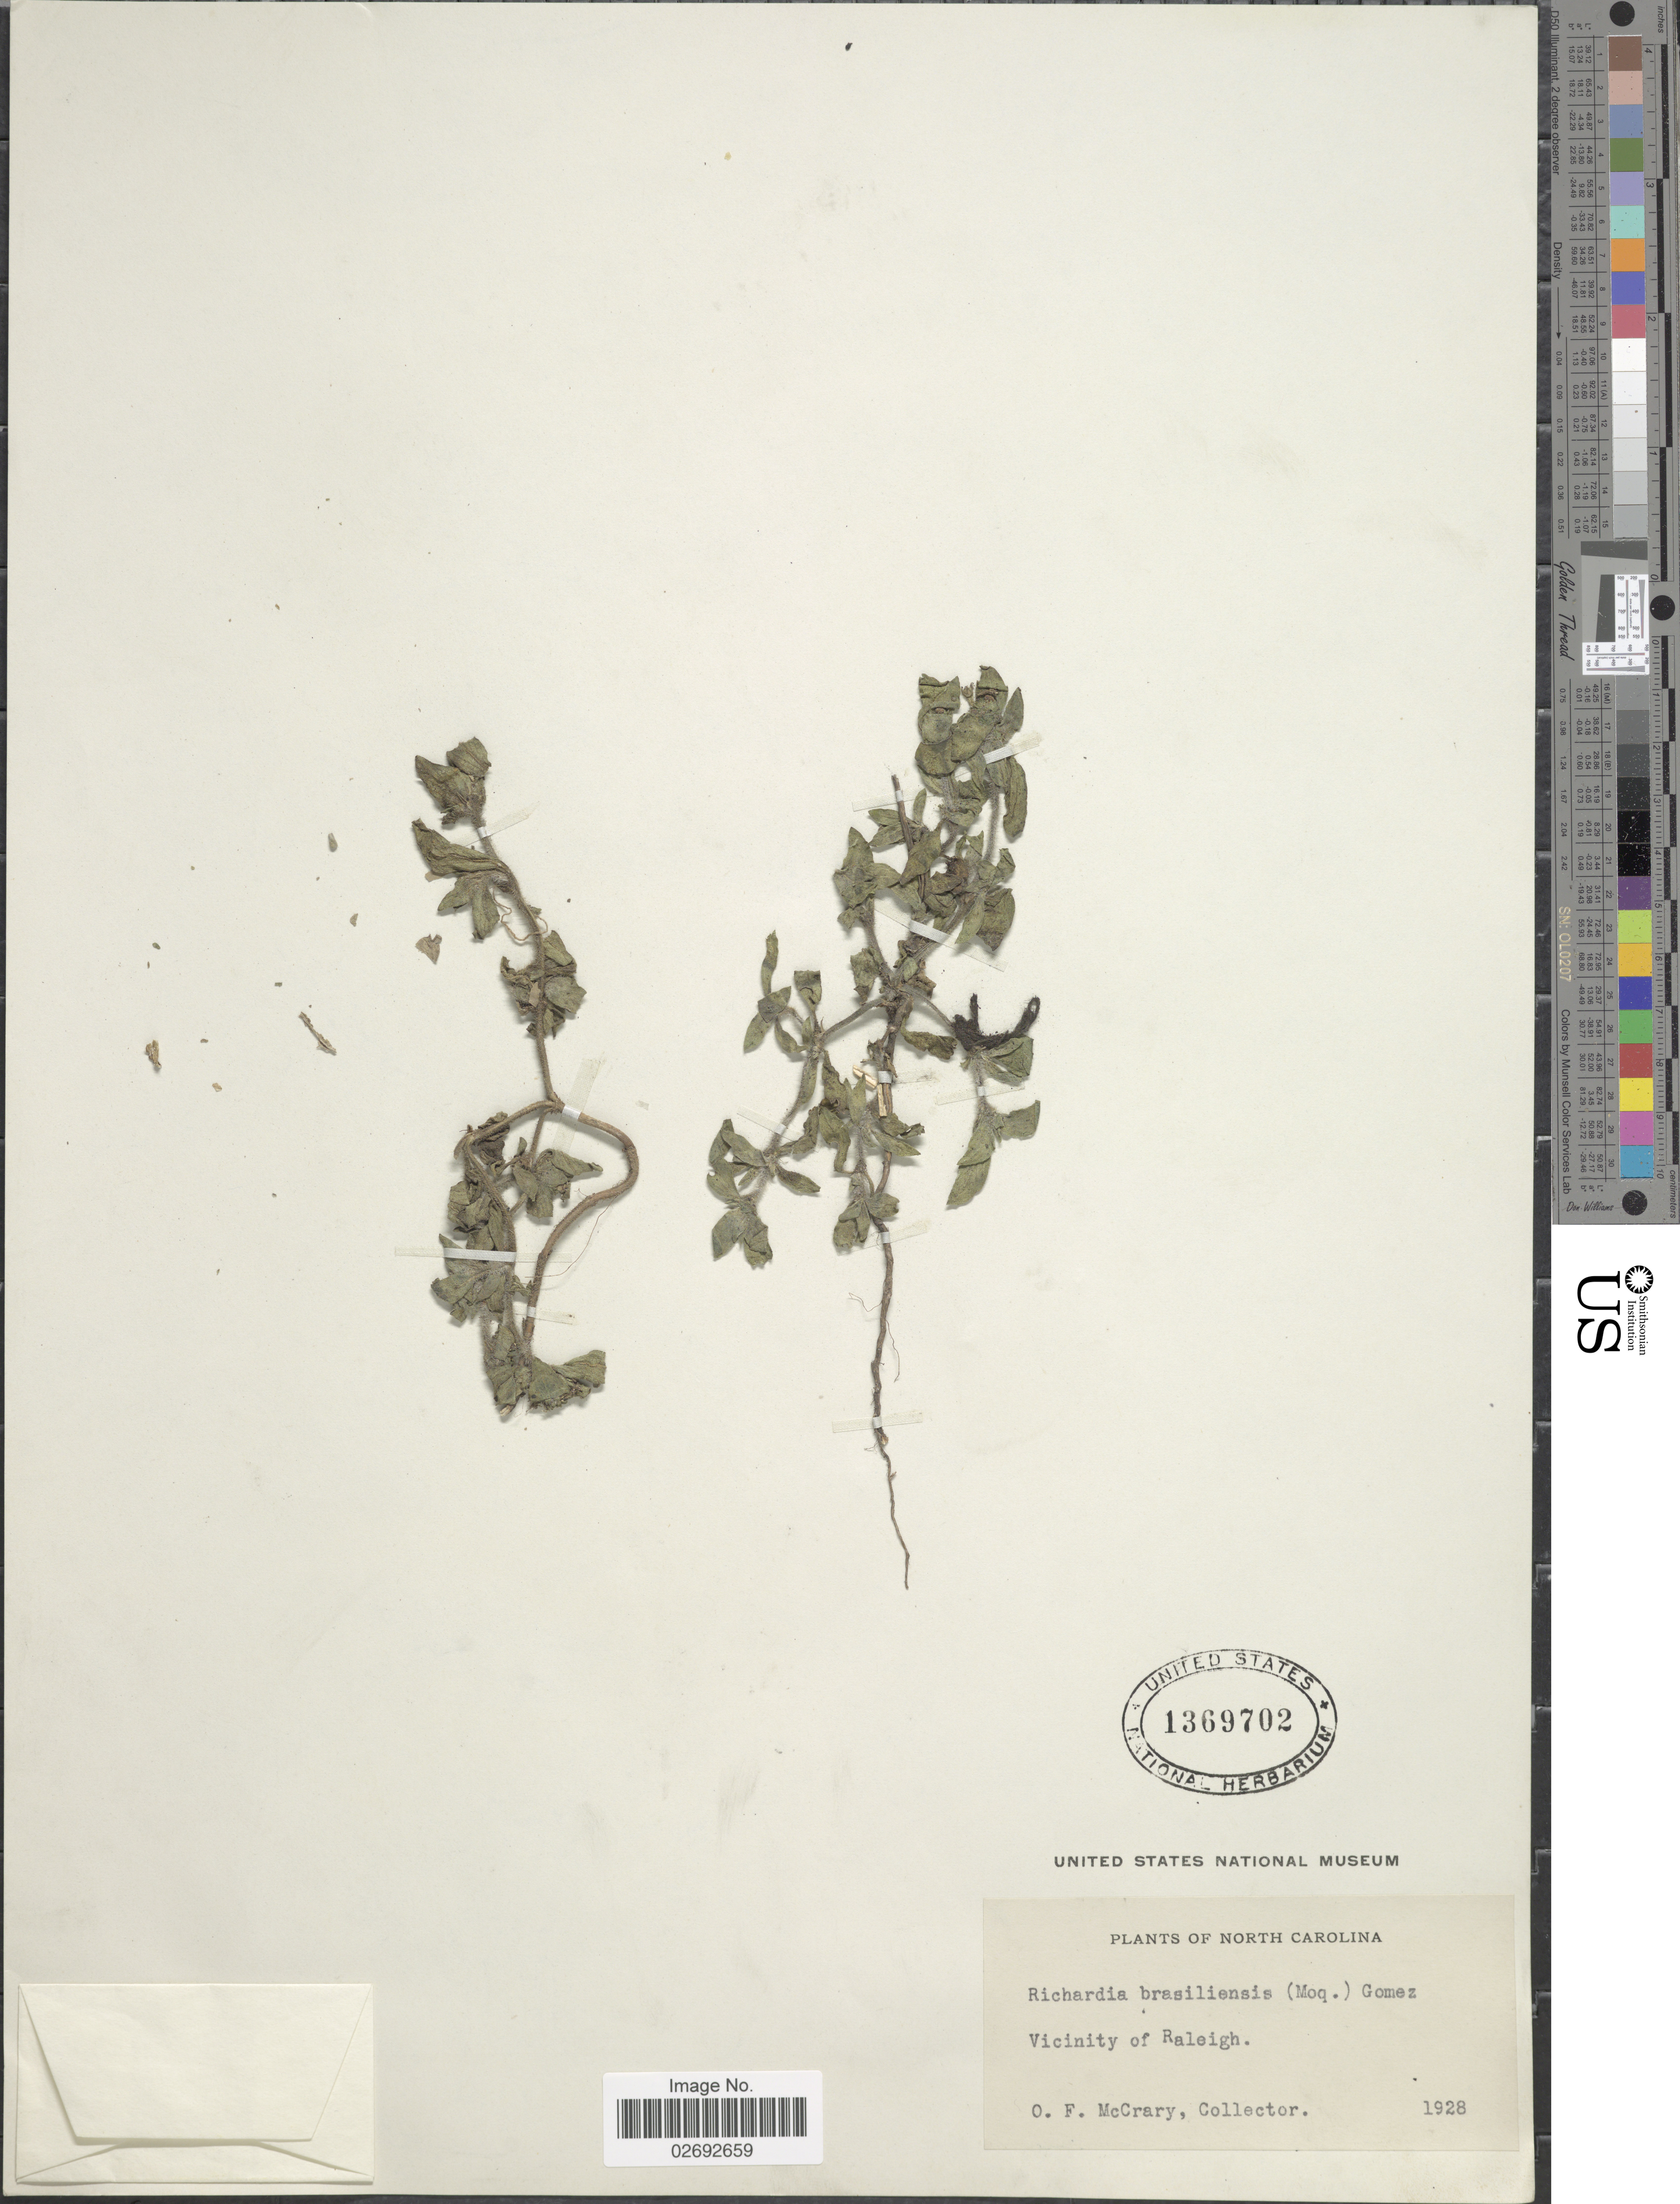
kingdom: Plantae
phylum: Tracheophyta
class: Magnoliopsida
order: Gentianales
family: Rubiaceae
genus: Richardia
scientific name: Richardia scabra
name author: L.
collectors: O. McCrary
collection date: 1928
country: United States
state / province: North Carolina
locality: Vicinity of Raleigh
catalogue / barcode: US 1369702